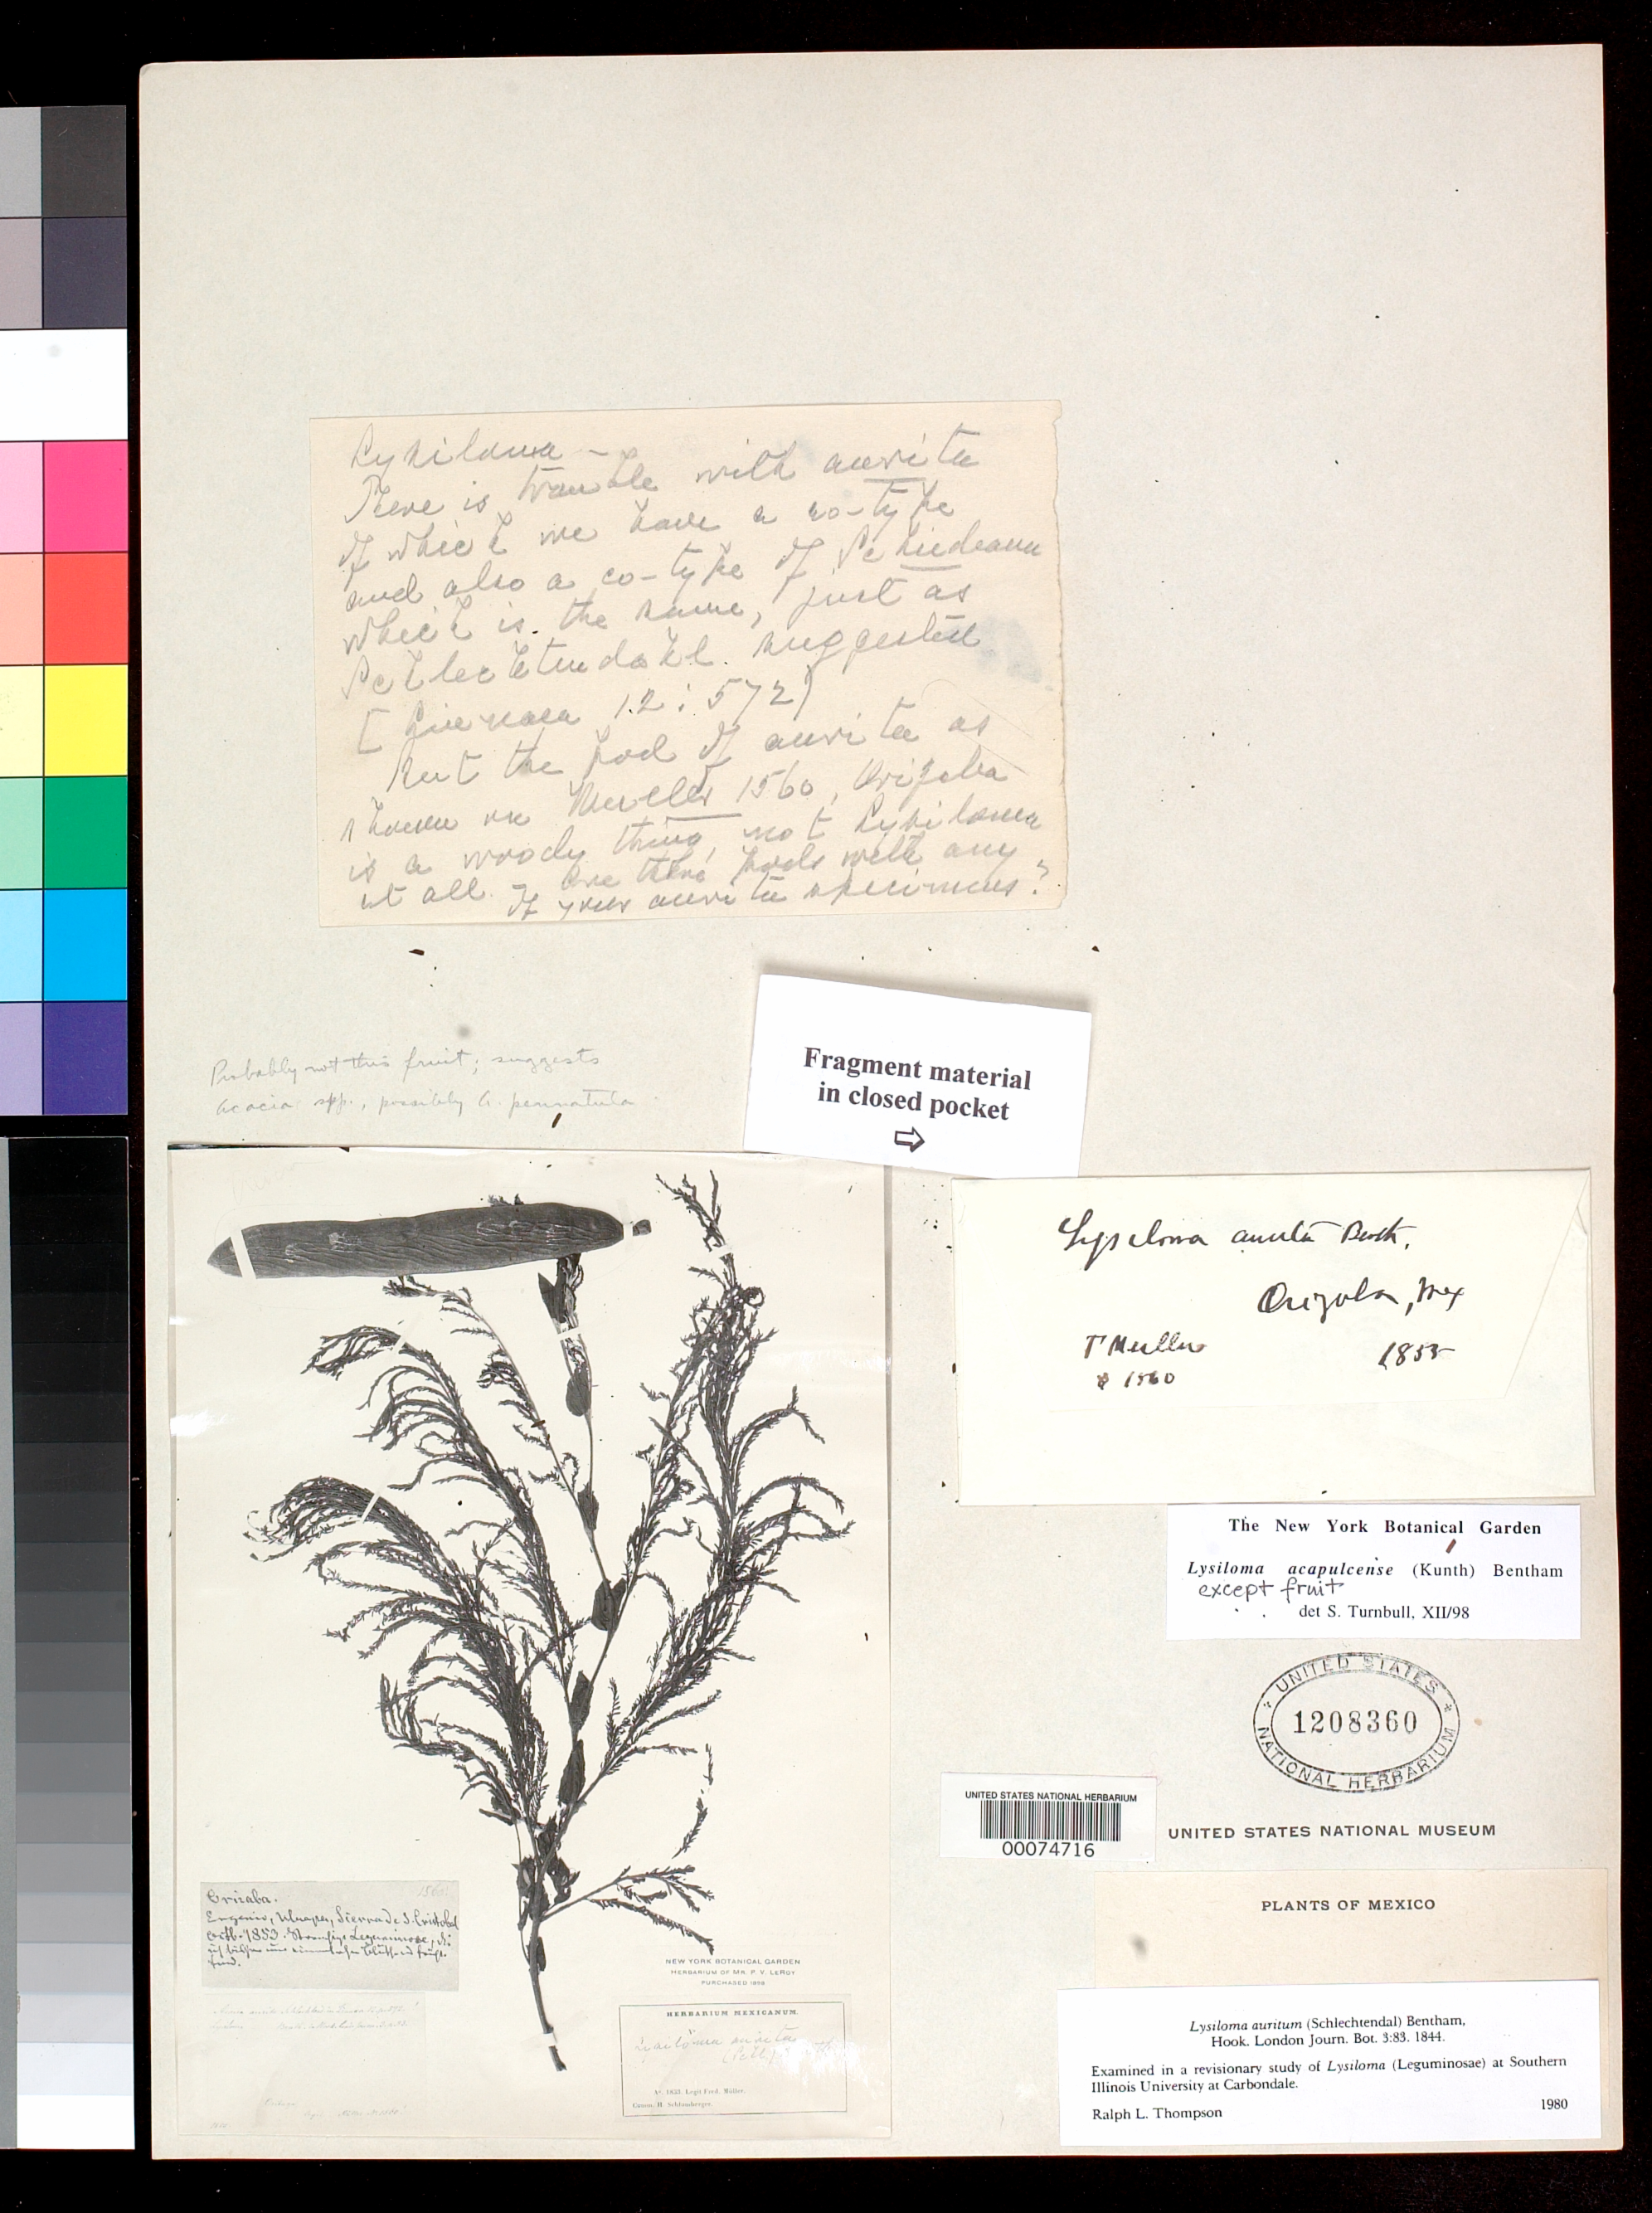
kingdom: Plantae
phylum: Tracheophyta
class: Magnoliopsida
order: Fabales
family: Fabaceae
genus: Lysiloma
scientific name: Lysiloma multifoliolatum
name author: Britton & Rose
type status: Type Fragment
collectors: S. Calderón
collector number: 340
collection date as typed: Mar 1922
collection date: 1922-03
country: El Salvador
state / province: La Paz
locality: Zacatecoluca.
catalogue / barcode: US 1208360